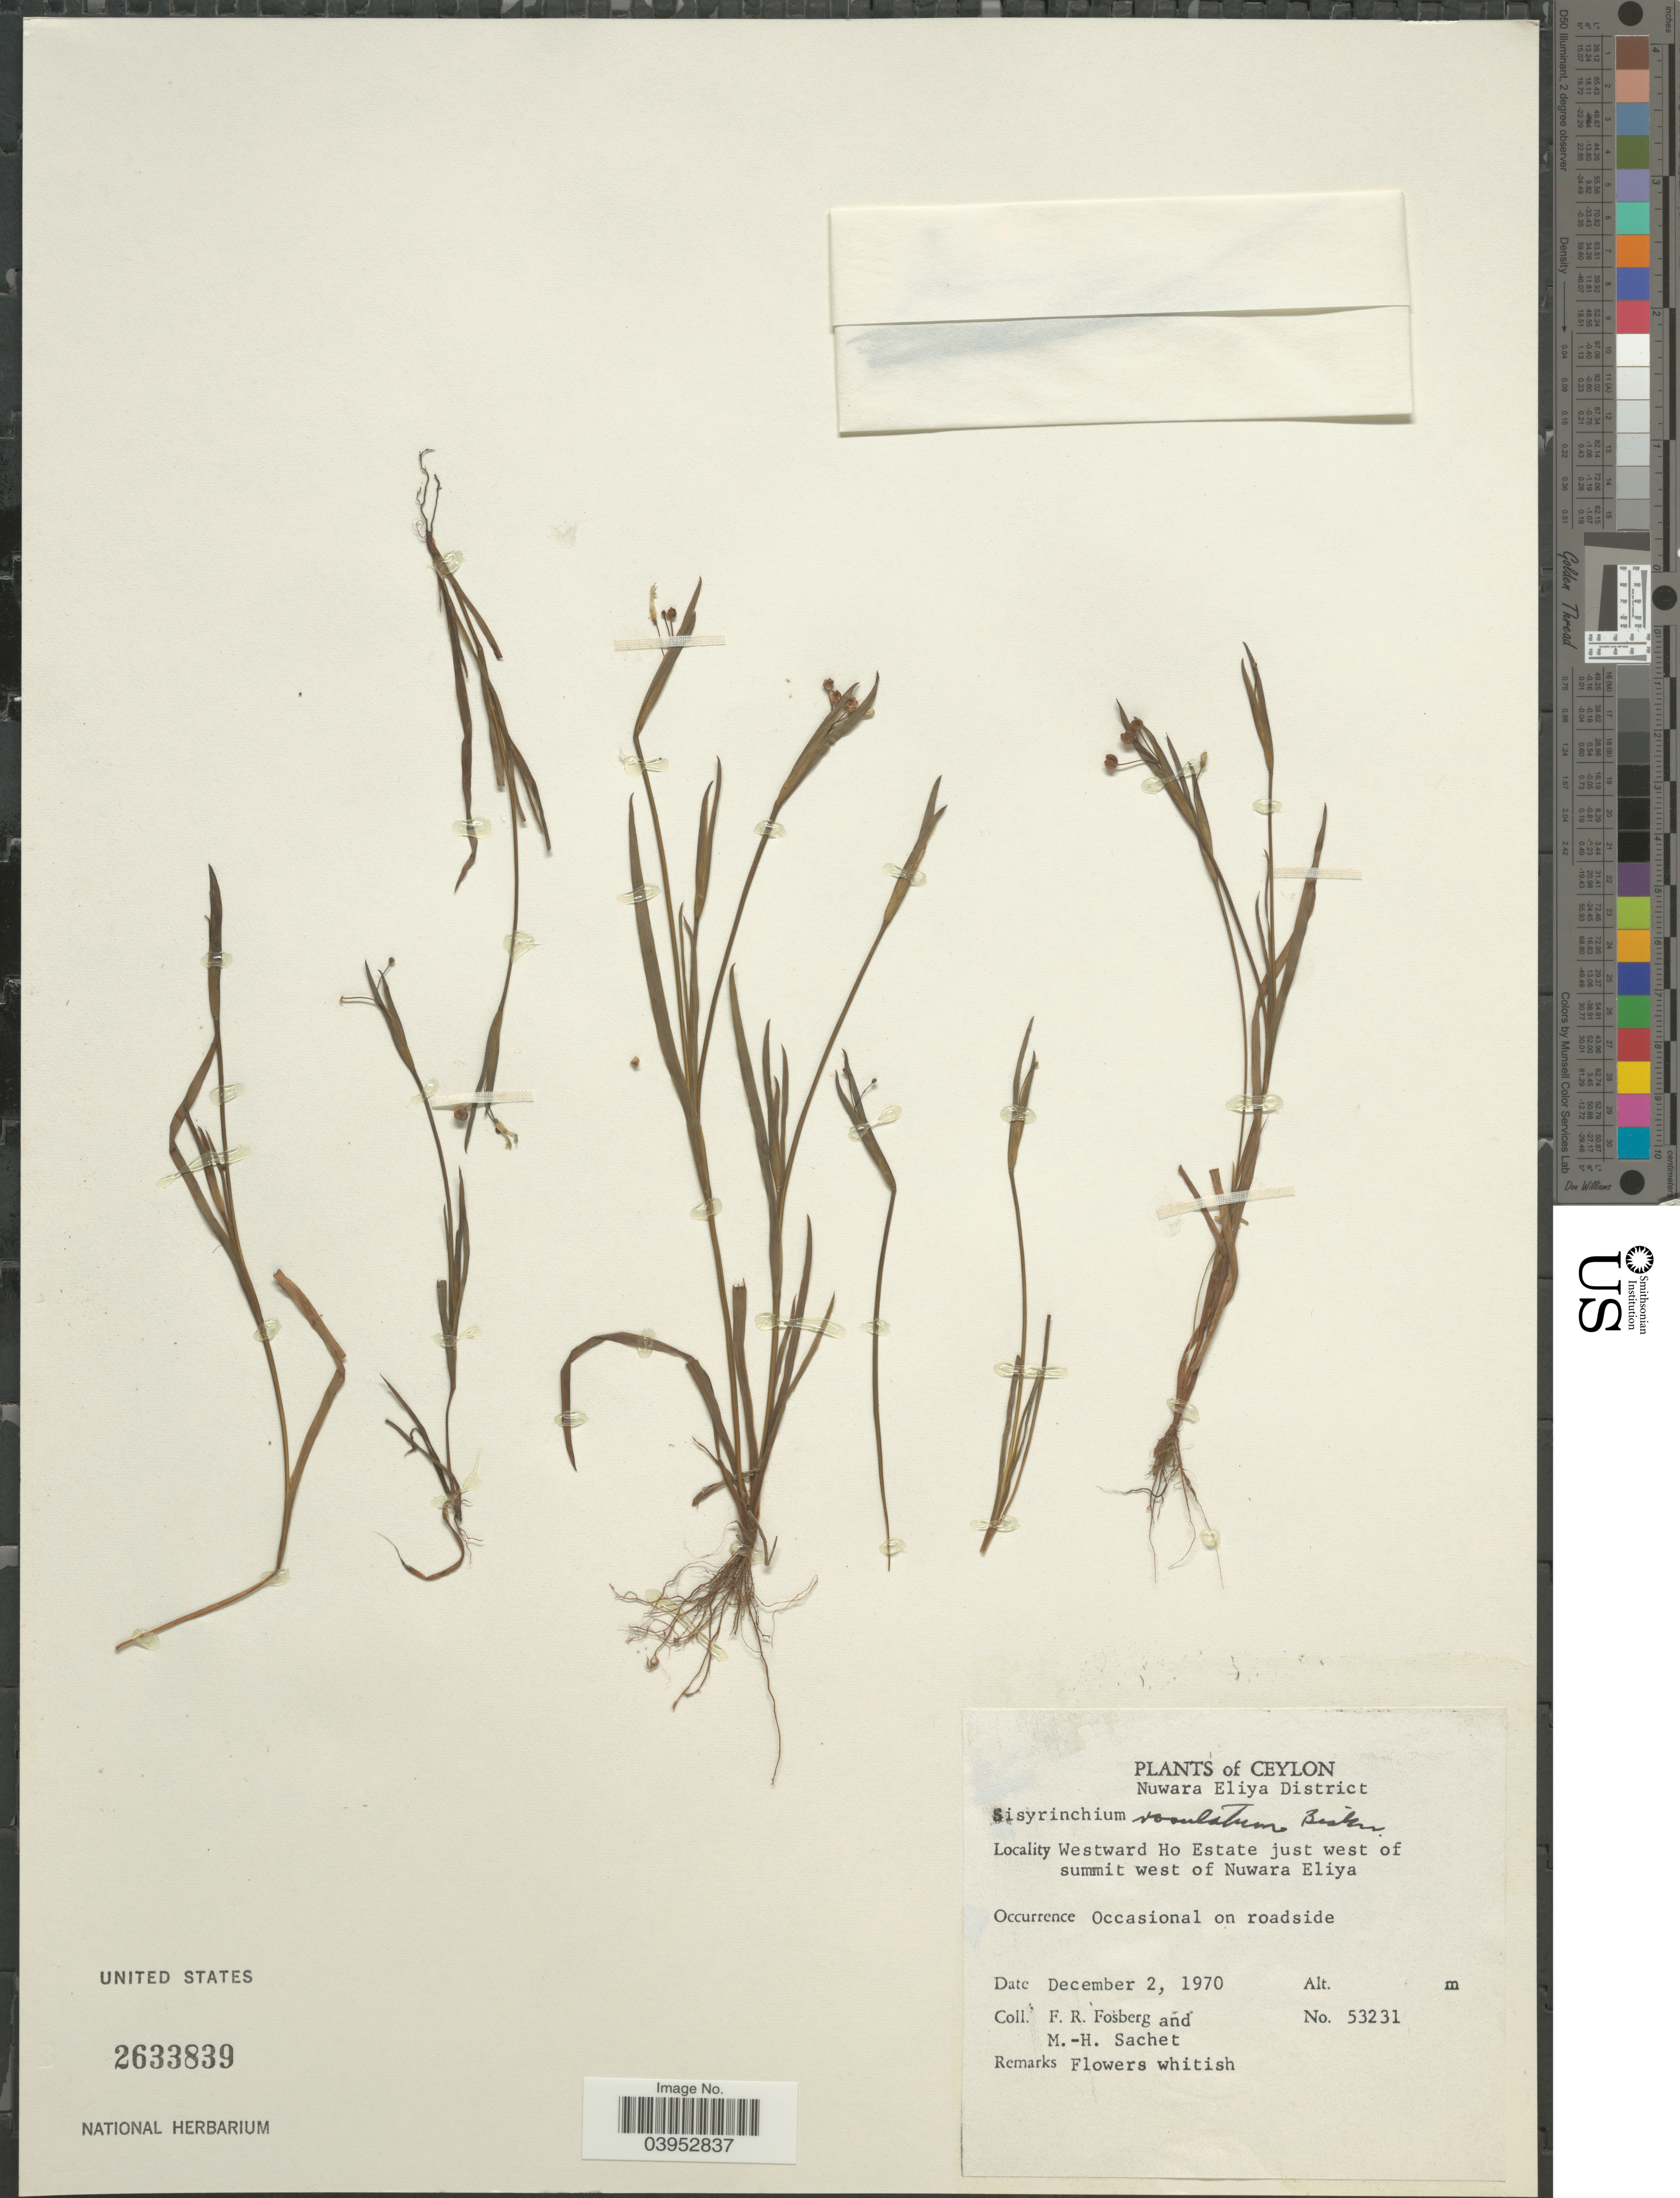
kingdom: Plantae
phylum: Tracheophyta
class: Liliopsida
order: Asparagales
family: Iridaceae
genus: Sisyrinchium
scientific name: Sisyrinchium iridifolium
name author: Kunth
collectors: F. R. Fosberg & M.-H. Sachet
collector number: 53231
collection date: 1970-12-02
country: Sri Lanka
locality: Nuwara Eliya District. Westward Ho Estate just west of summit west of Nuwara Eliya.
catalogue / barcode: US 2633839